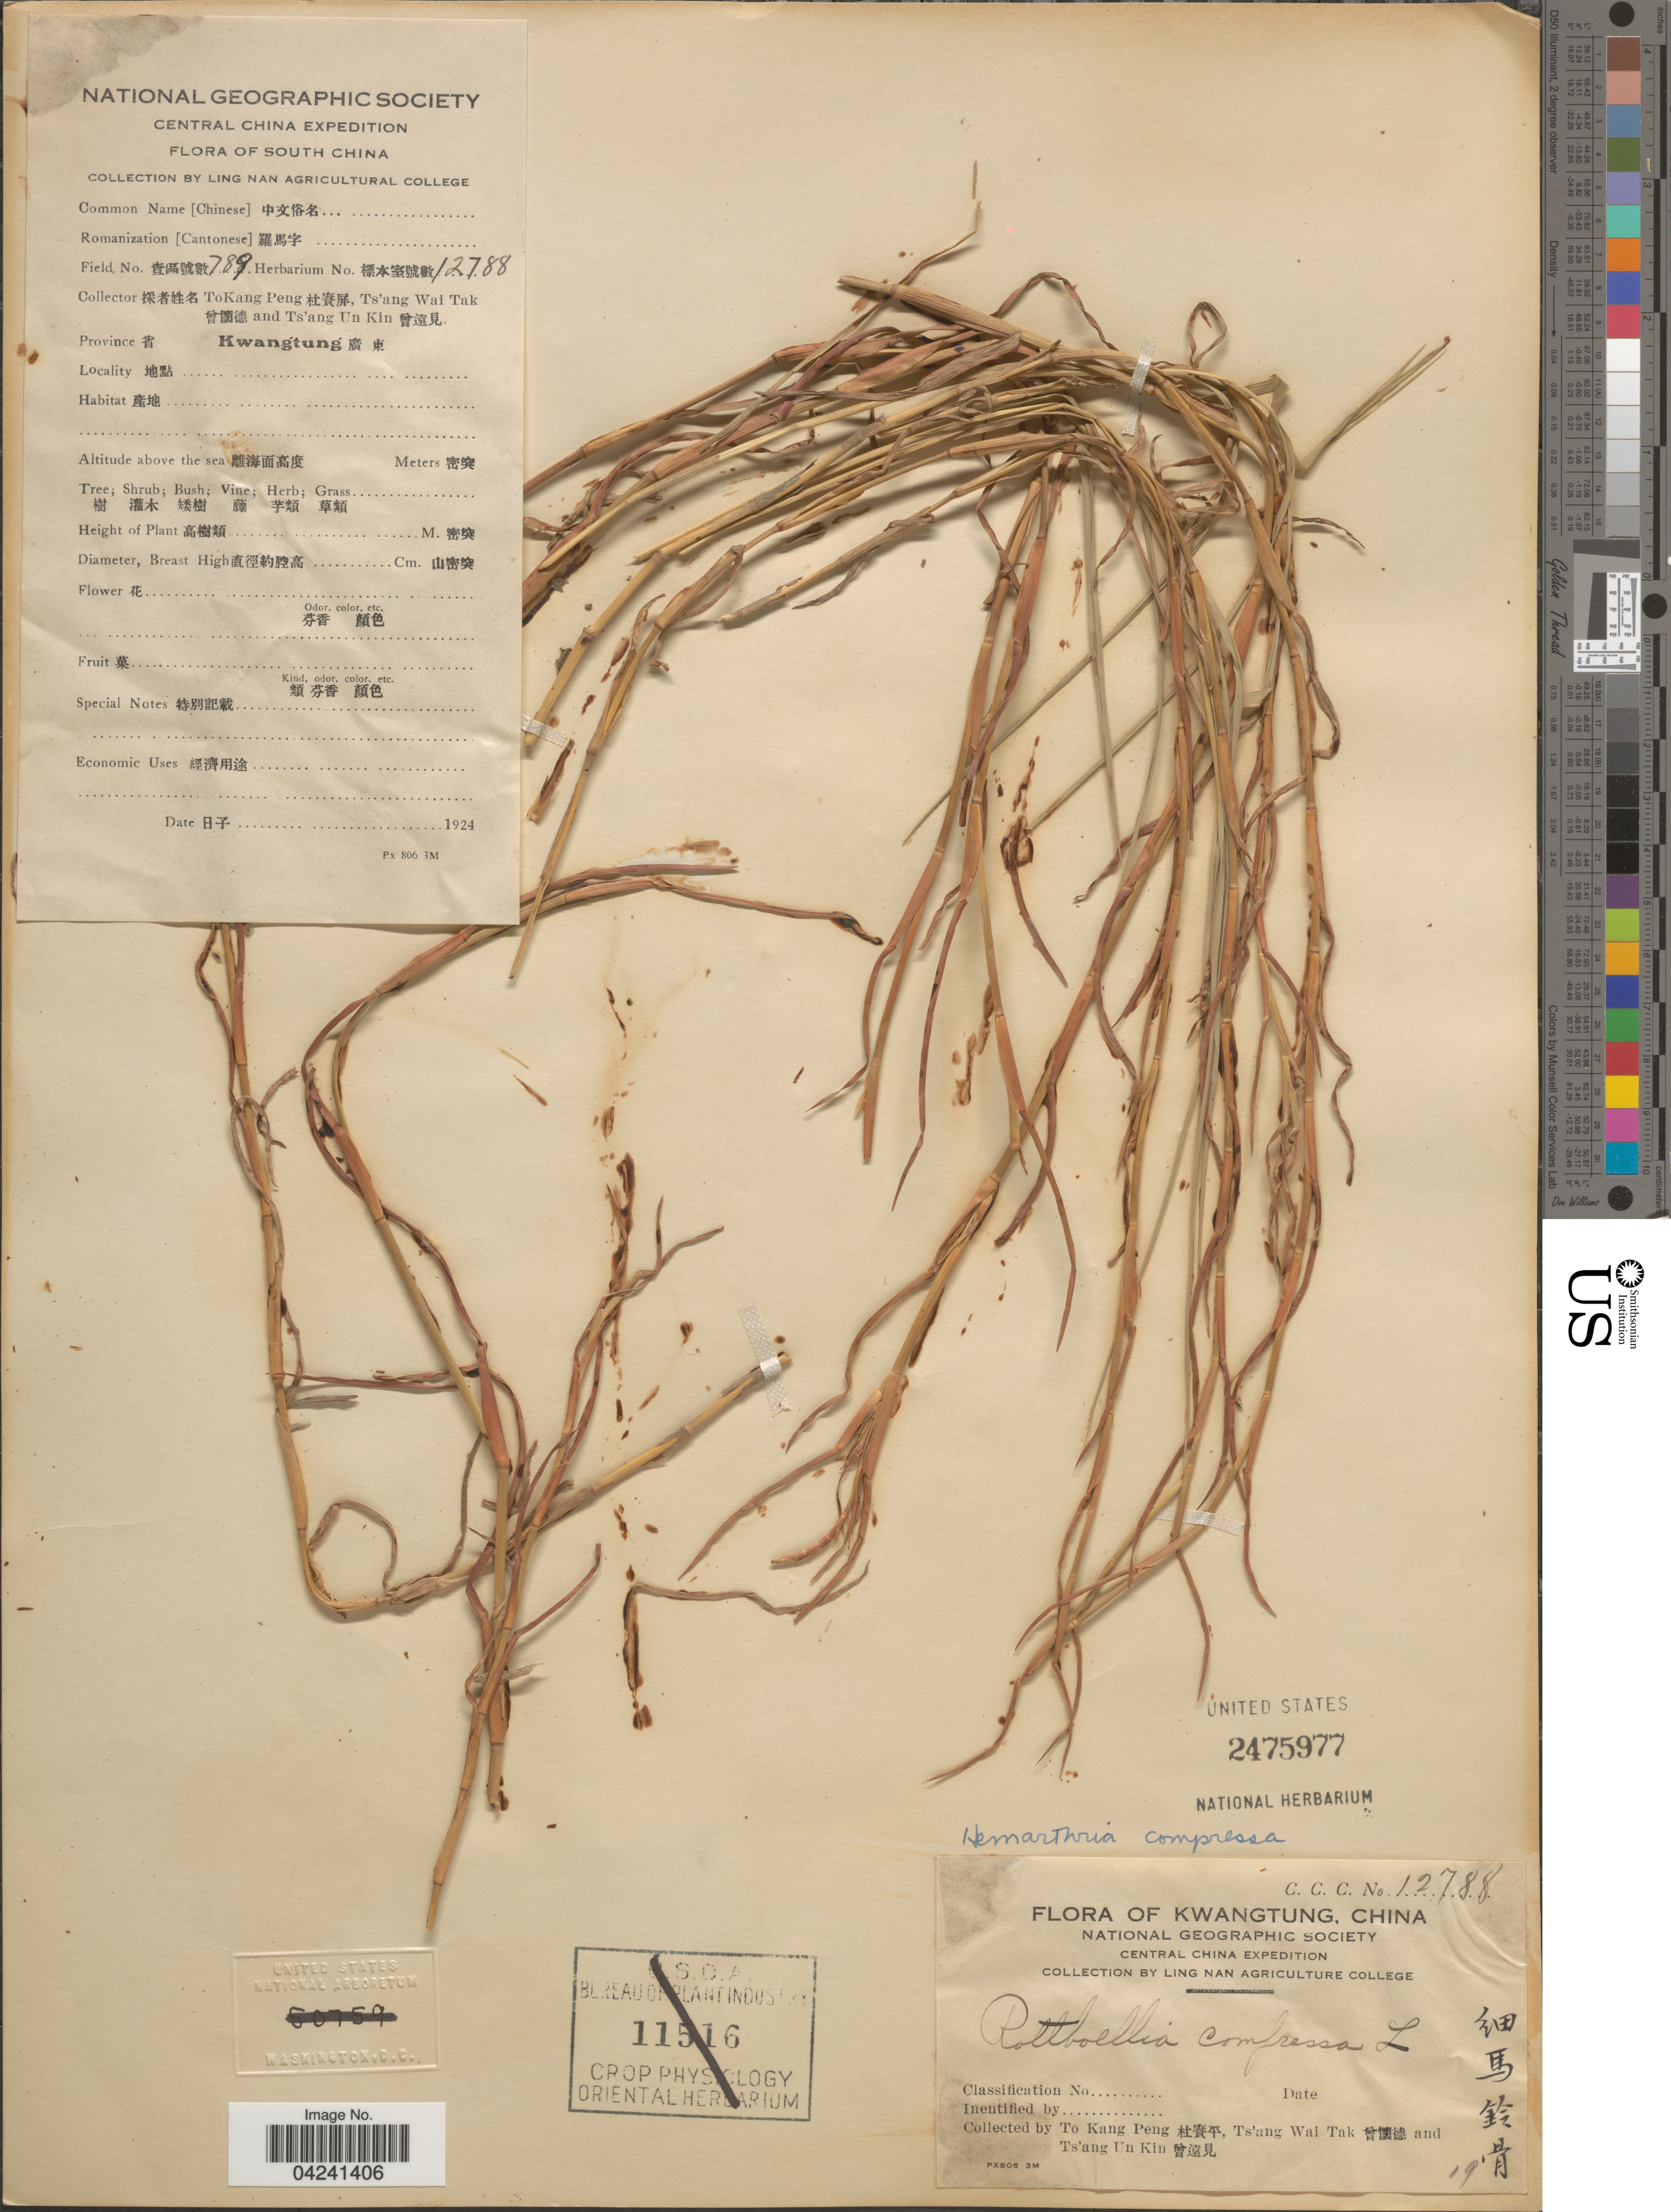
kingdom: Plantae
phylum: Tracheophyta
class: Liliopsida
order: Poales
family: Poaceae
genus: Hemarthria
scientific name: Hemarthria compressa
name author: (L.) R. Br.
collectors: To Kang P'eng, W. T. Tsang & Ts' Ang Un Kin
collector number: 12788/789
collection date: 1924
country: China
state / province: Guangdong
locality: Kwangtung. Central China Expedition. South China.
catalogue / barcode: US 2475977